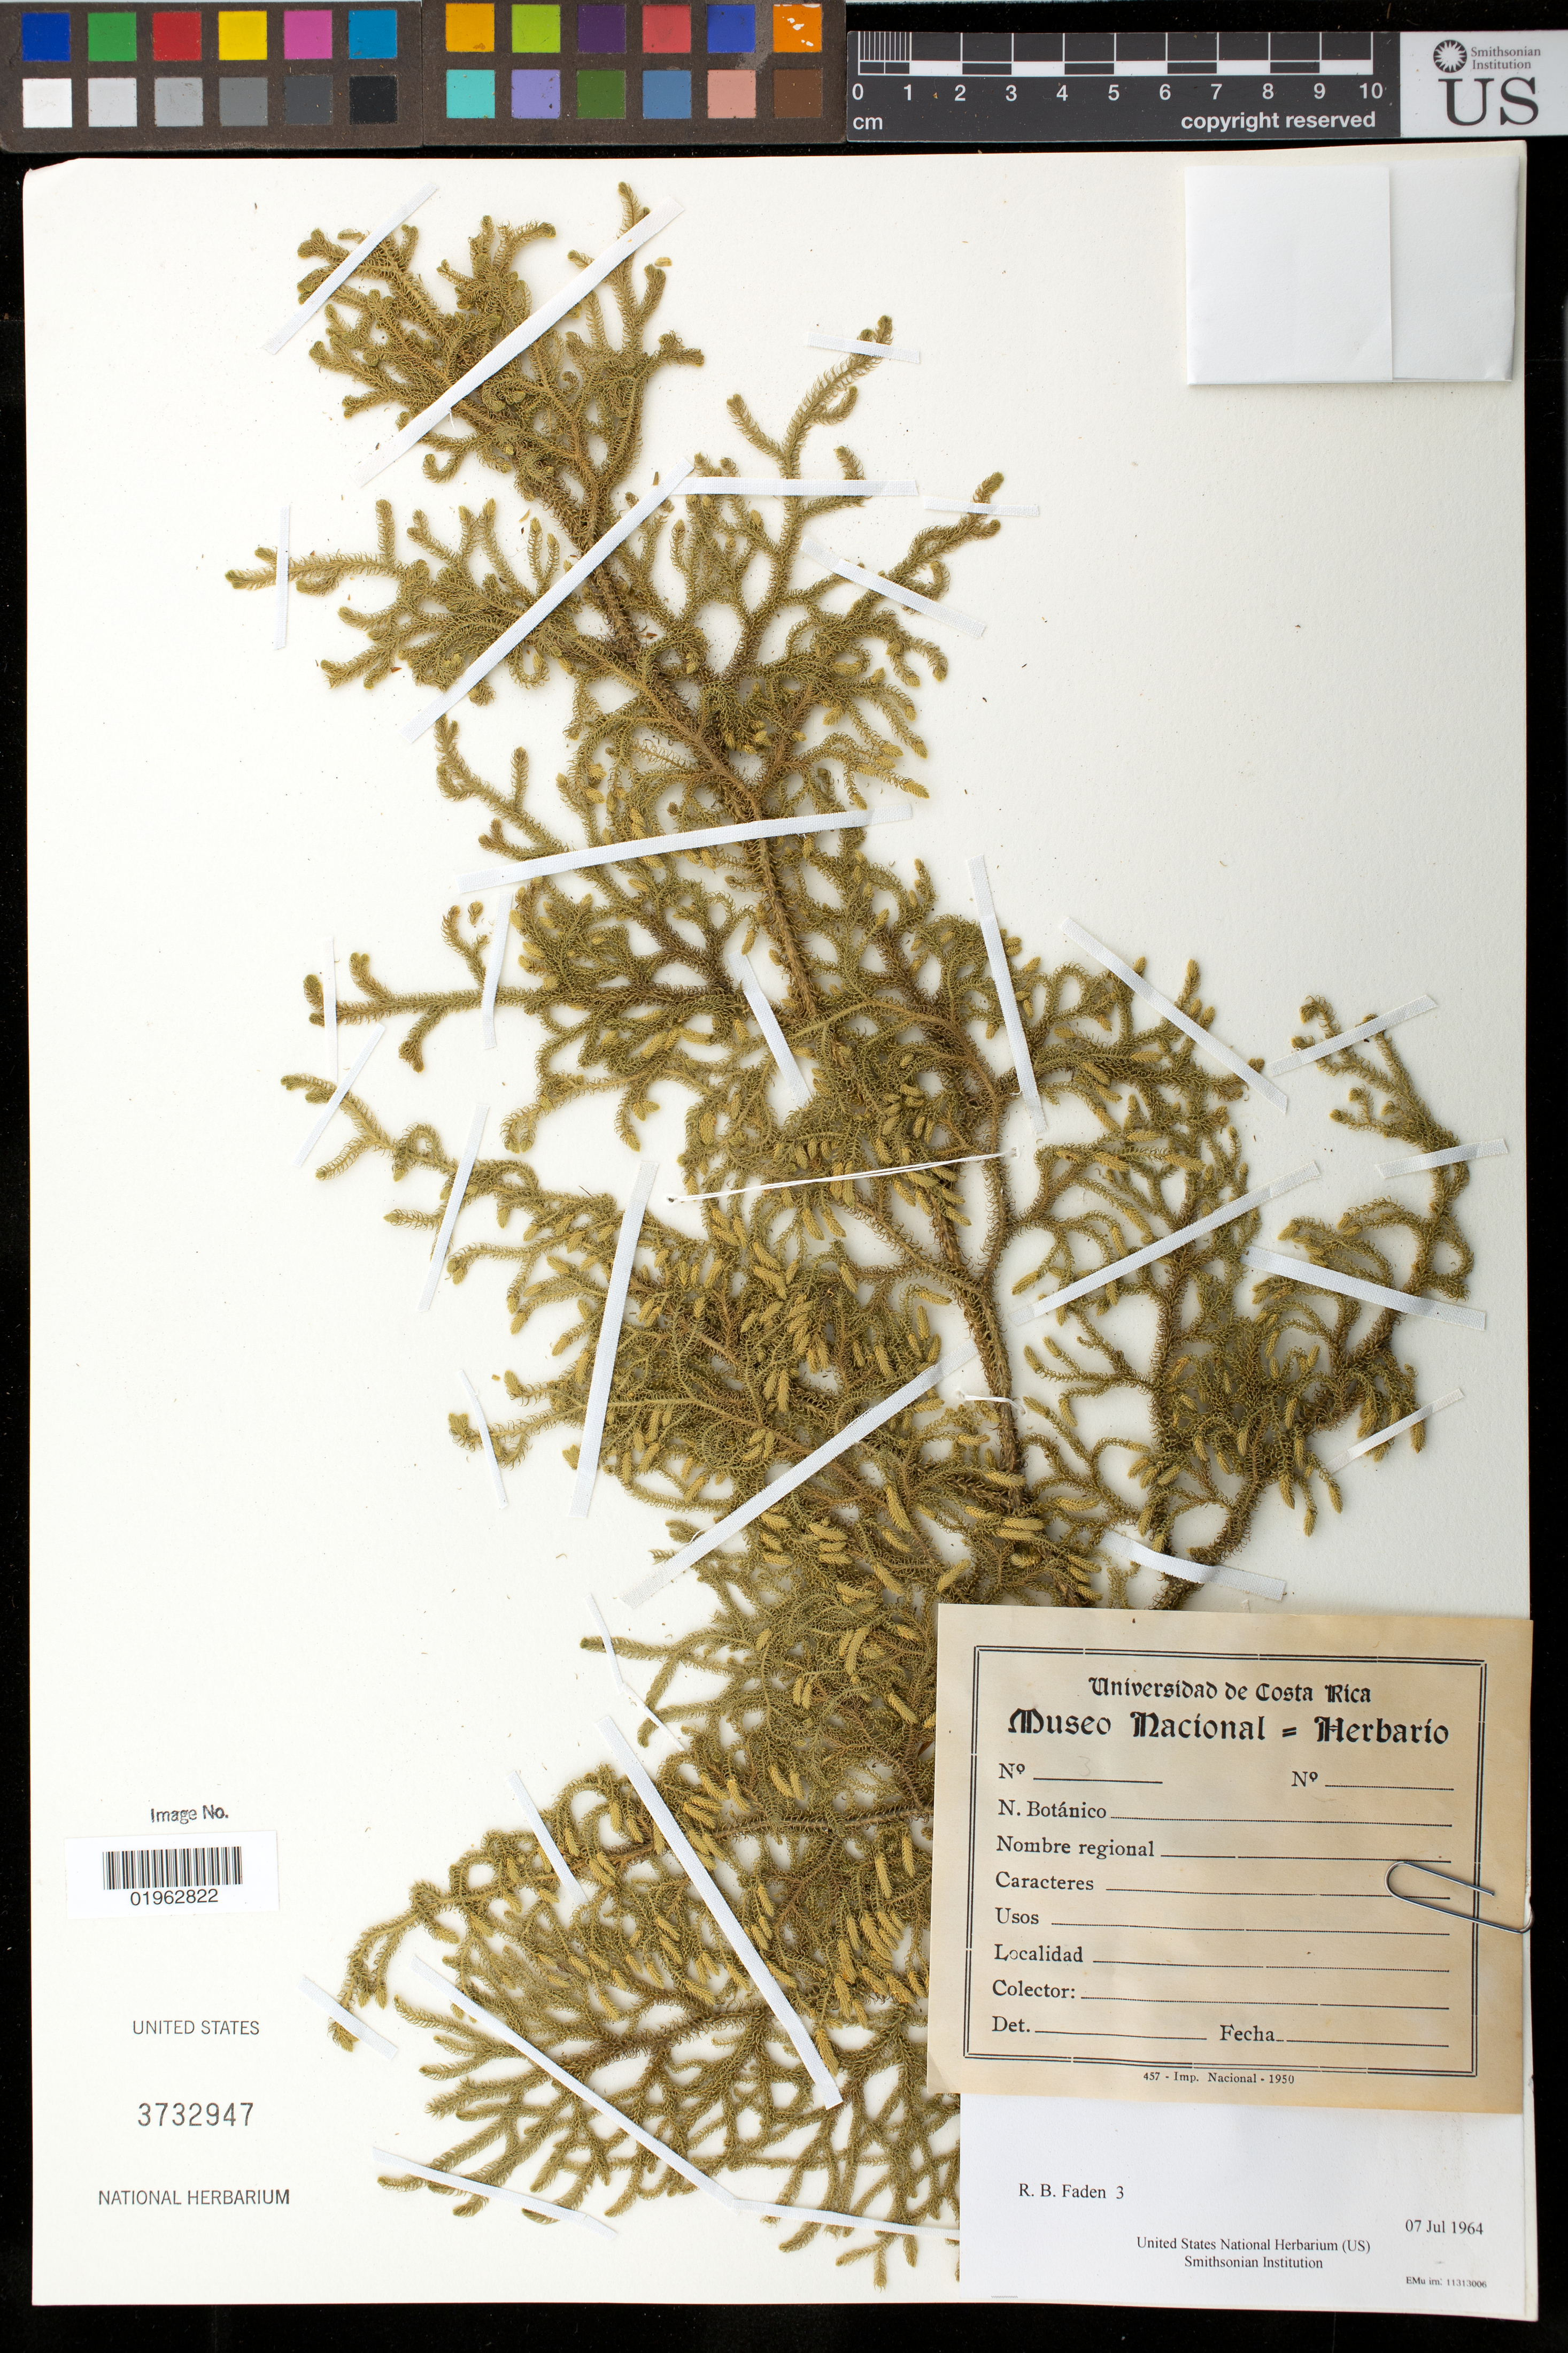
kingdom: Plantae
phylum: Tracheophyta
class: Lycopodiopsida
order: Lycopodiales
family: Lycopodiaceae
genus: Palhinhaea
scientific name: Palhinhaea cernua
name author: (L.) Vasc. & Franco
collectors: R. B. Faden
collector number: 3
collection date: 1964-07-07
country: Costa Rica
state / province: Cartago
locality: Tapanti, Rio Grande de Orosi.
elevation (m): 1250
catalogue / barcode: US 3732947